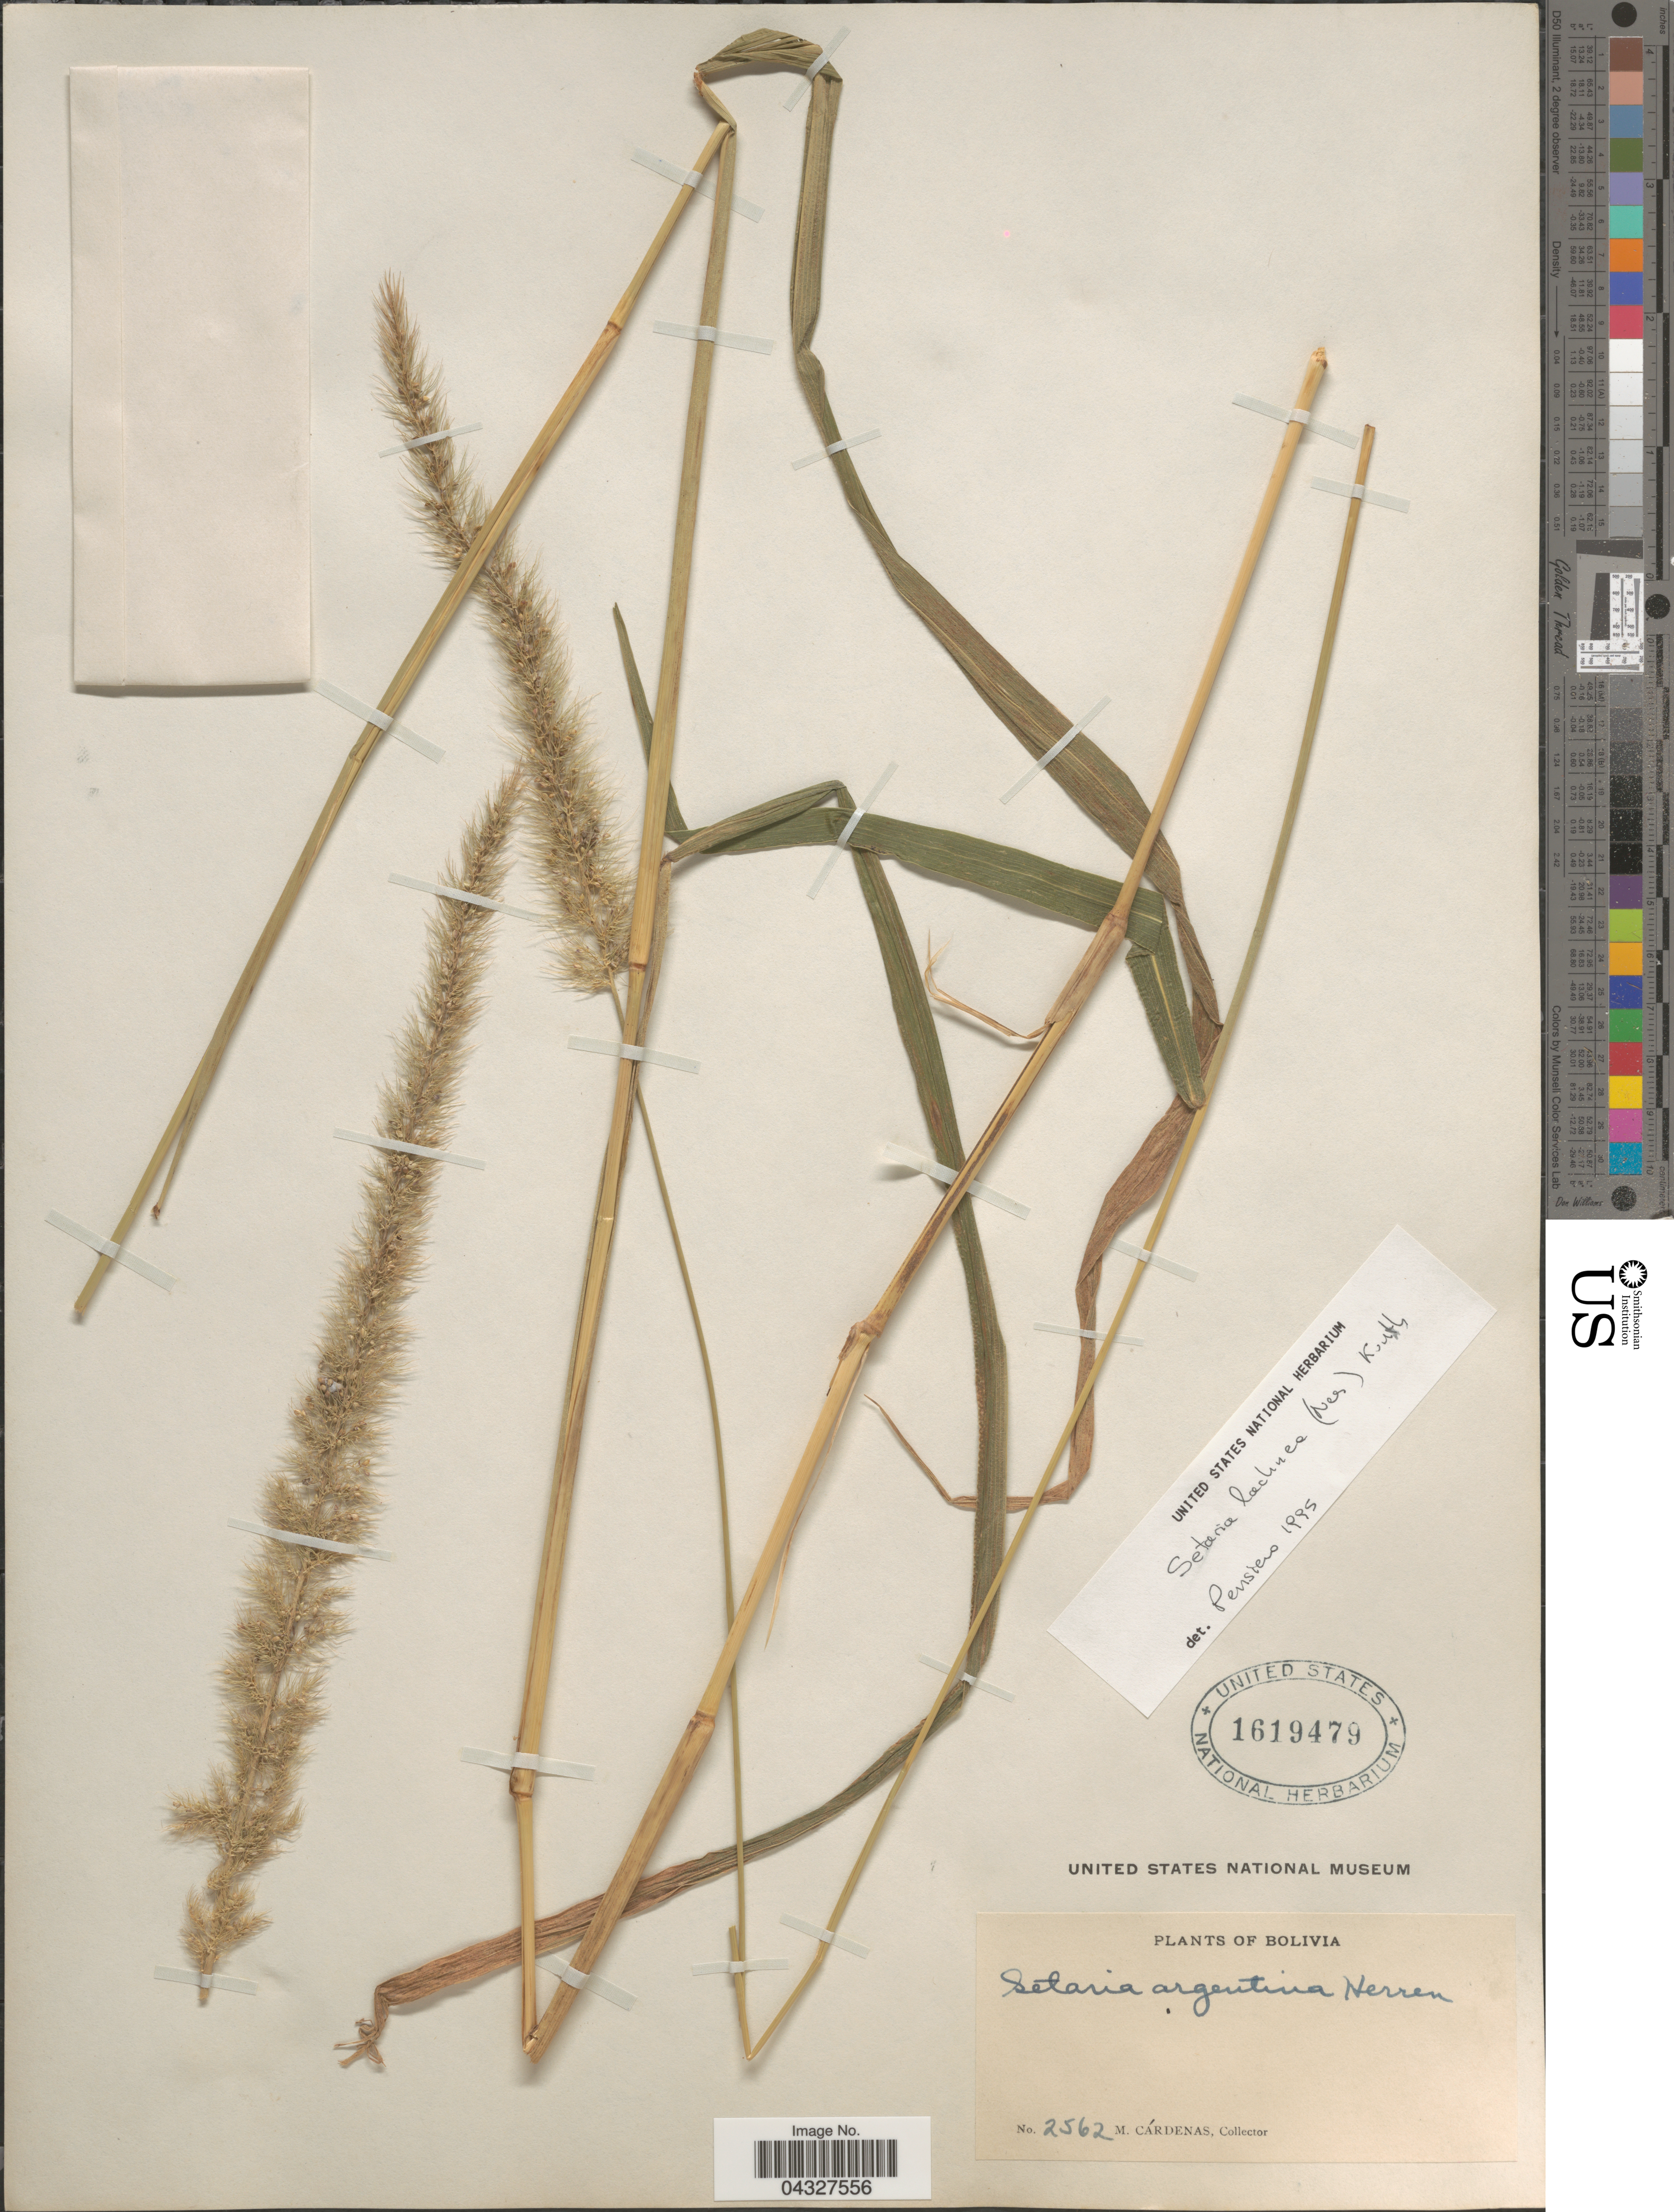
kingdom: Plantae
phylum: Tracheophyta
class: Liliopsida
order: Poales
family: Poaceae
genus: Setaria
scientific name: Setaria lachnea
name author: (Nees) Kunth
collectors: M. Cárdenas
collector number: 2562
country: Bolivia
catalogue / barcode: US 1619479